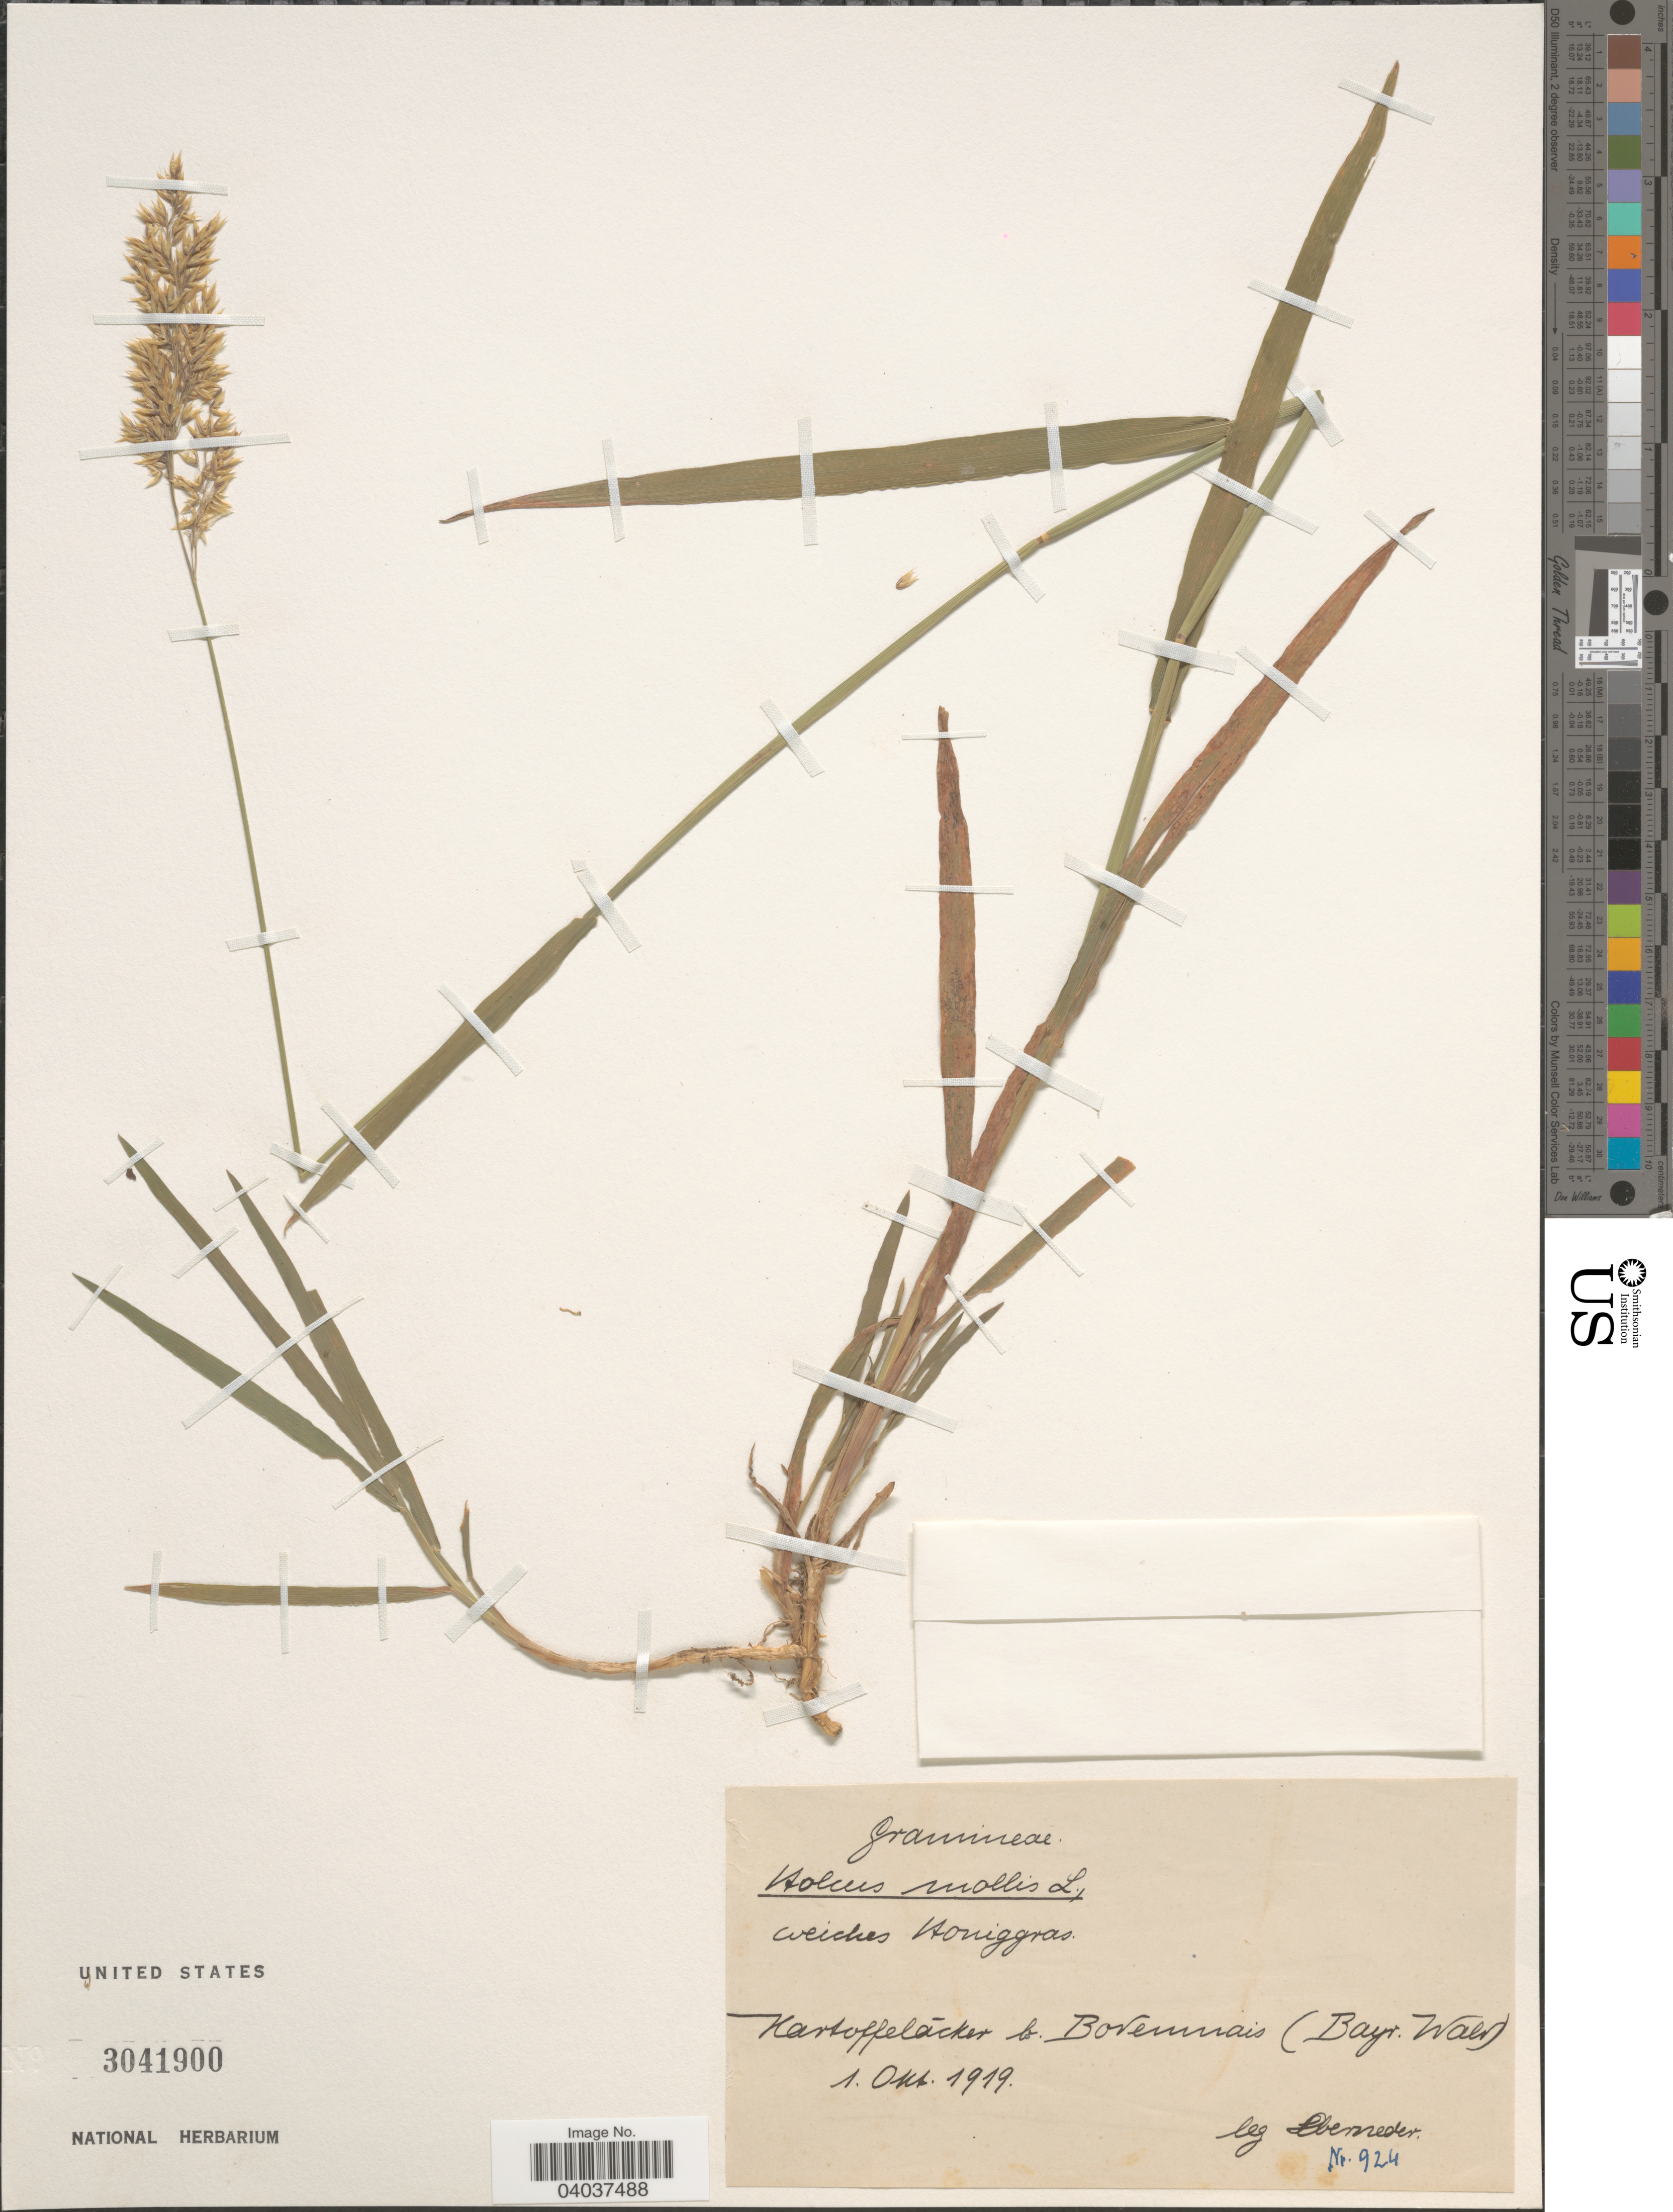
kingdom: Plantae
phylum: Tracheophyta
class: Liliopsida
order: Poales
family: Poaceae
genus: Holcus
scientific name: Holcus mollis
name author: L.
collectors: -. Oberneder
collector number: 924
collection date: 1919-10-01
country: Germany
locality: Kastoffelacker b. Bodemnais (Bayr. Wald).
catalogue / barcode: US 3041900